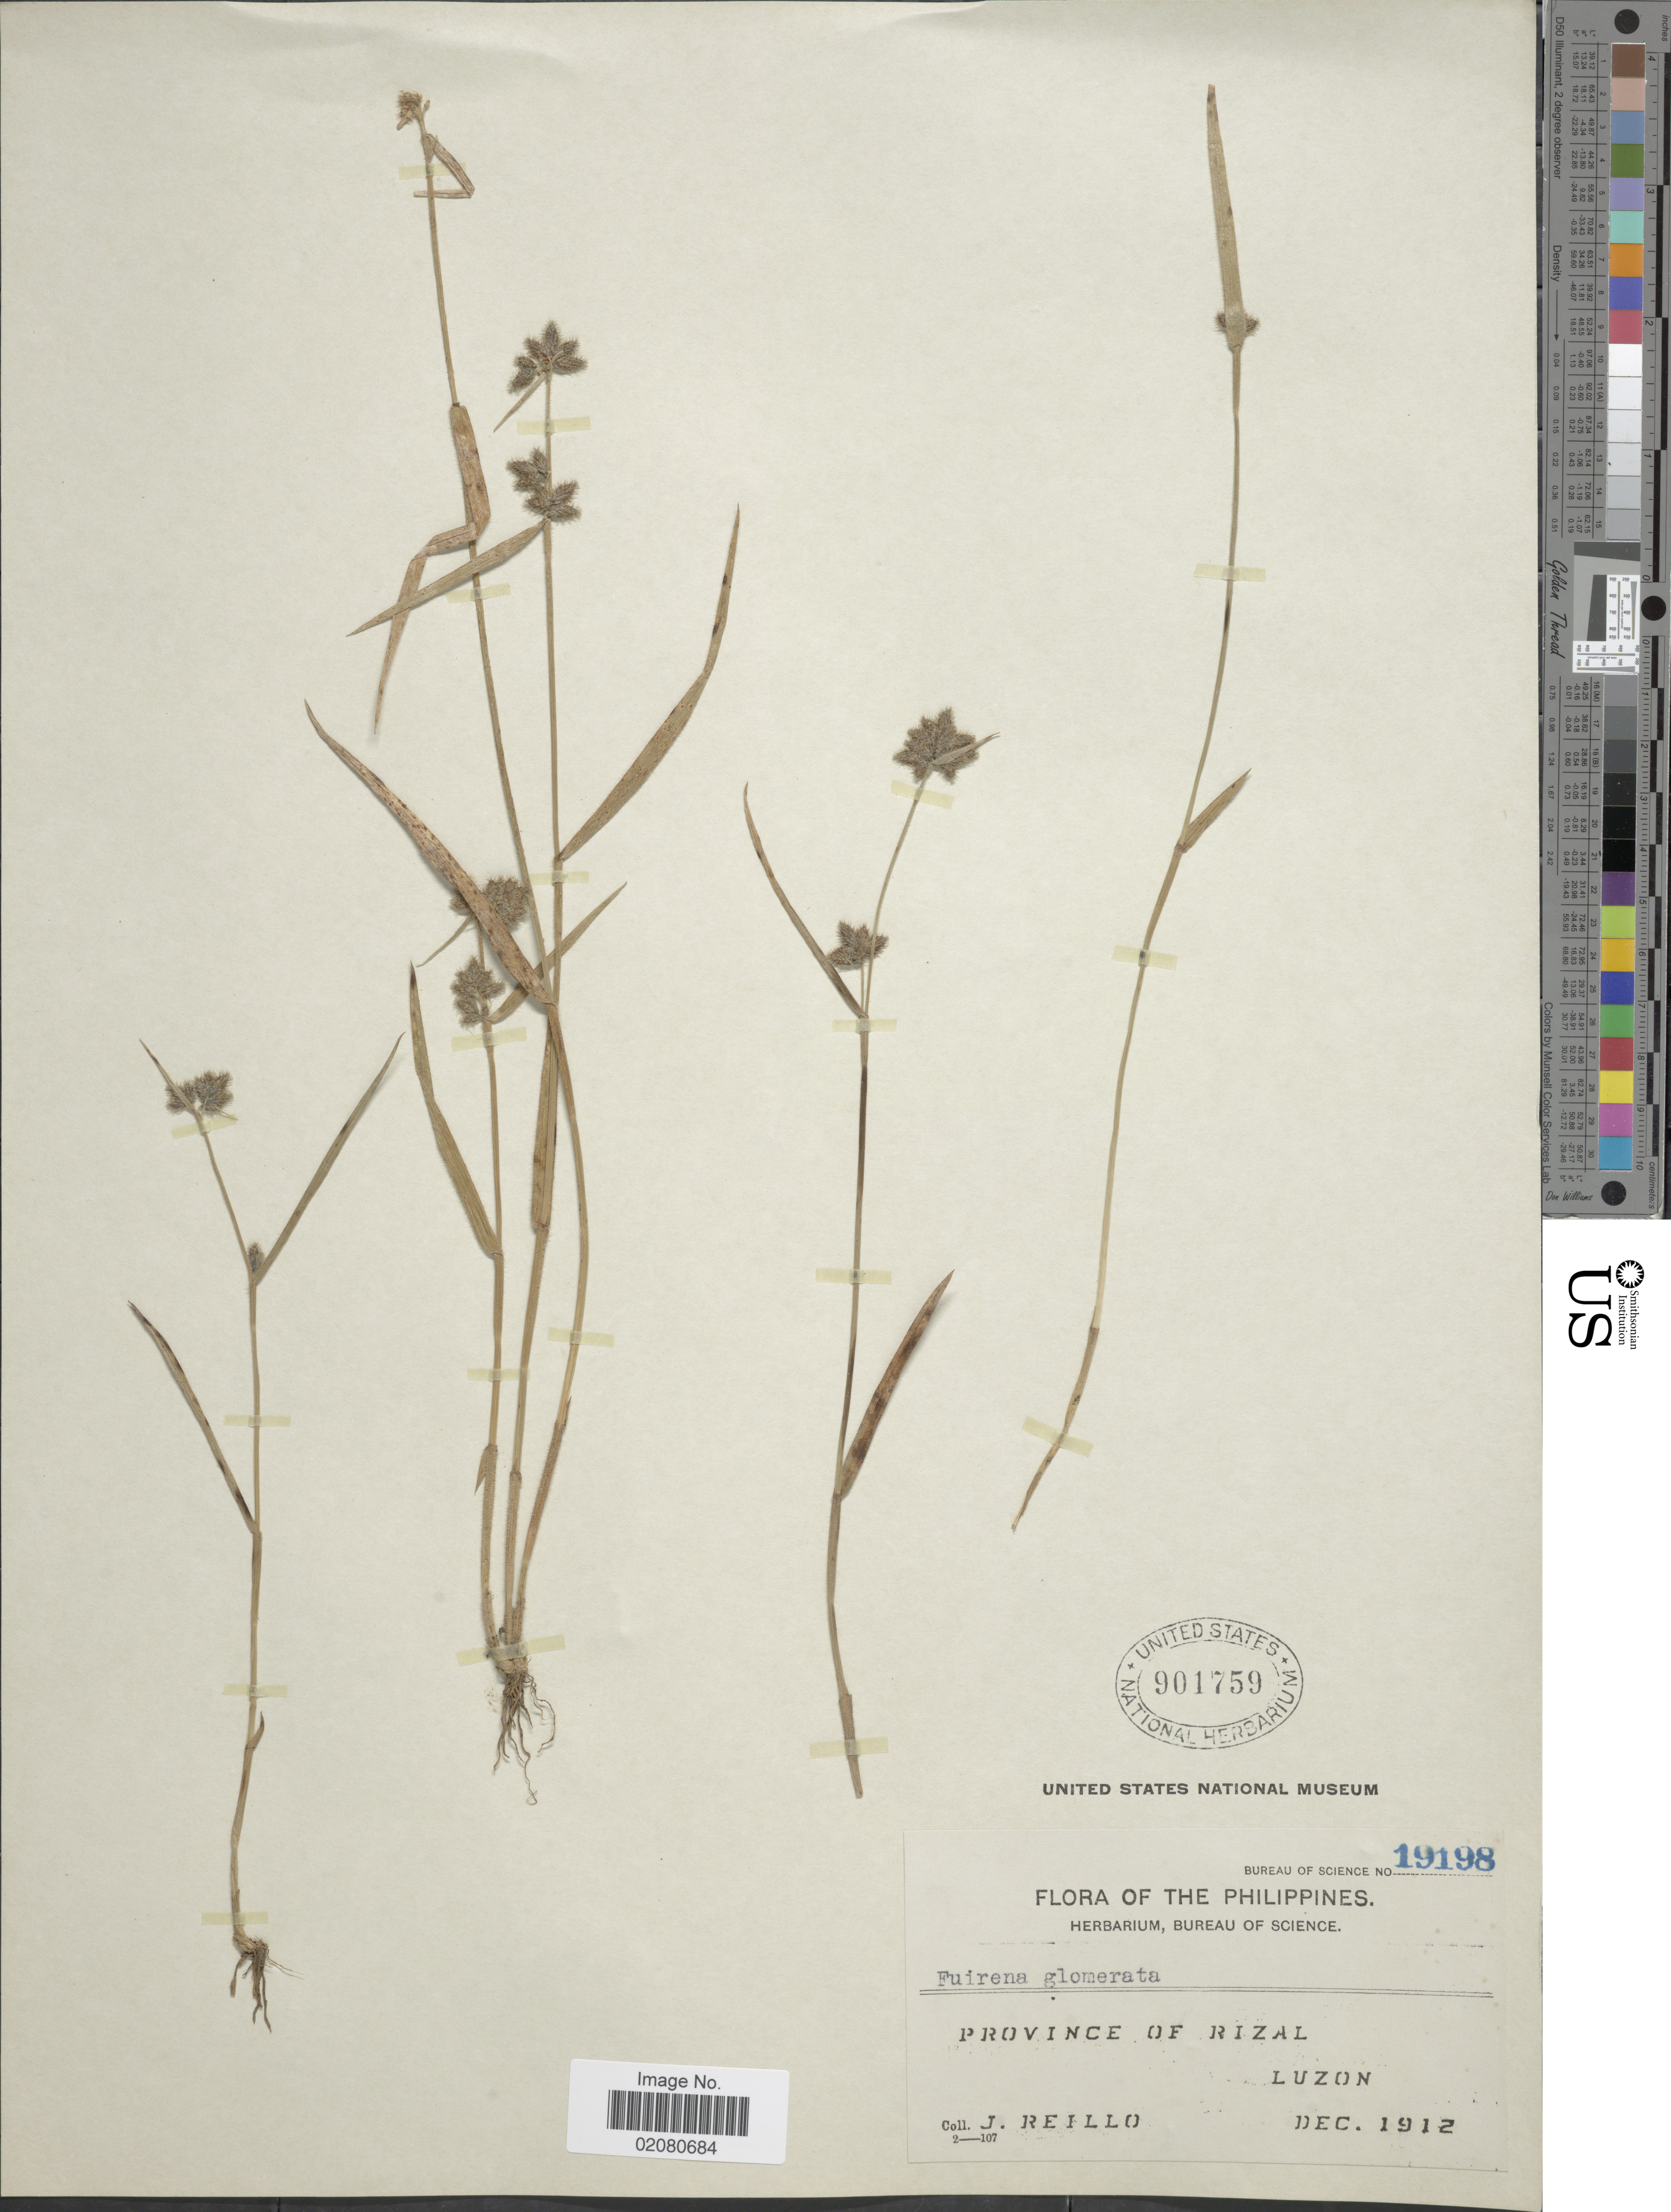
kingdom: Plantae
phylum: Tracheophyta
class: Liliopsida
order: Poales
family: Cyperaceae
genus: Fuirena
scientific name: Fuirena ciliaris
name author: (L.) Roxb.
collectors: J. Reillo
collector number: Bureau of Science 19198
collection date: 1912-12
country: Philippines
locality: Province of Rizal, Luzon.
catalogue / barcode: US 901759